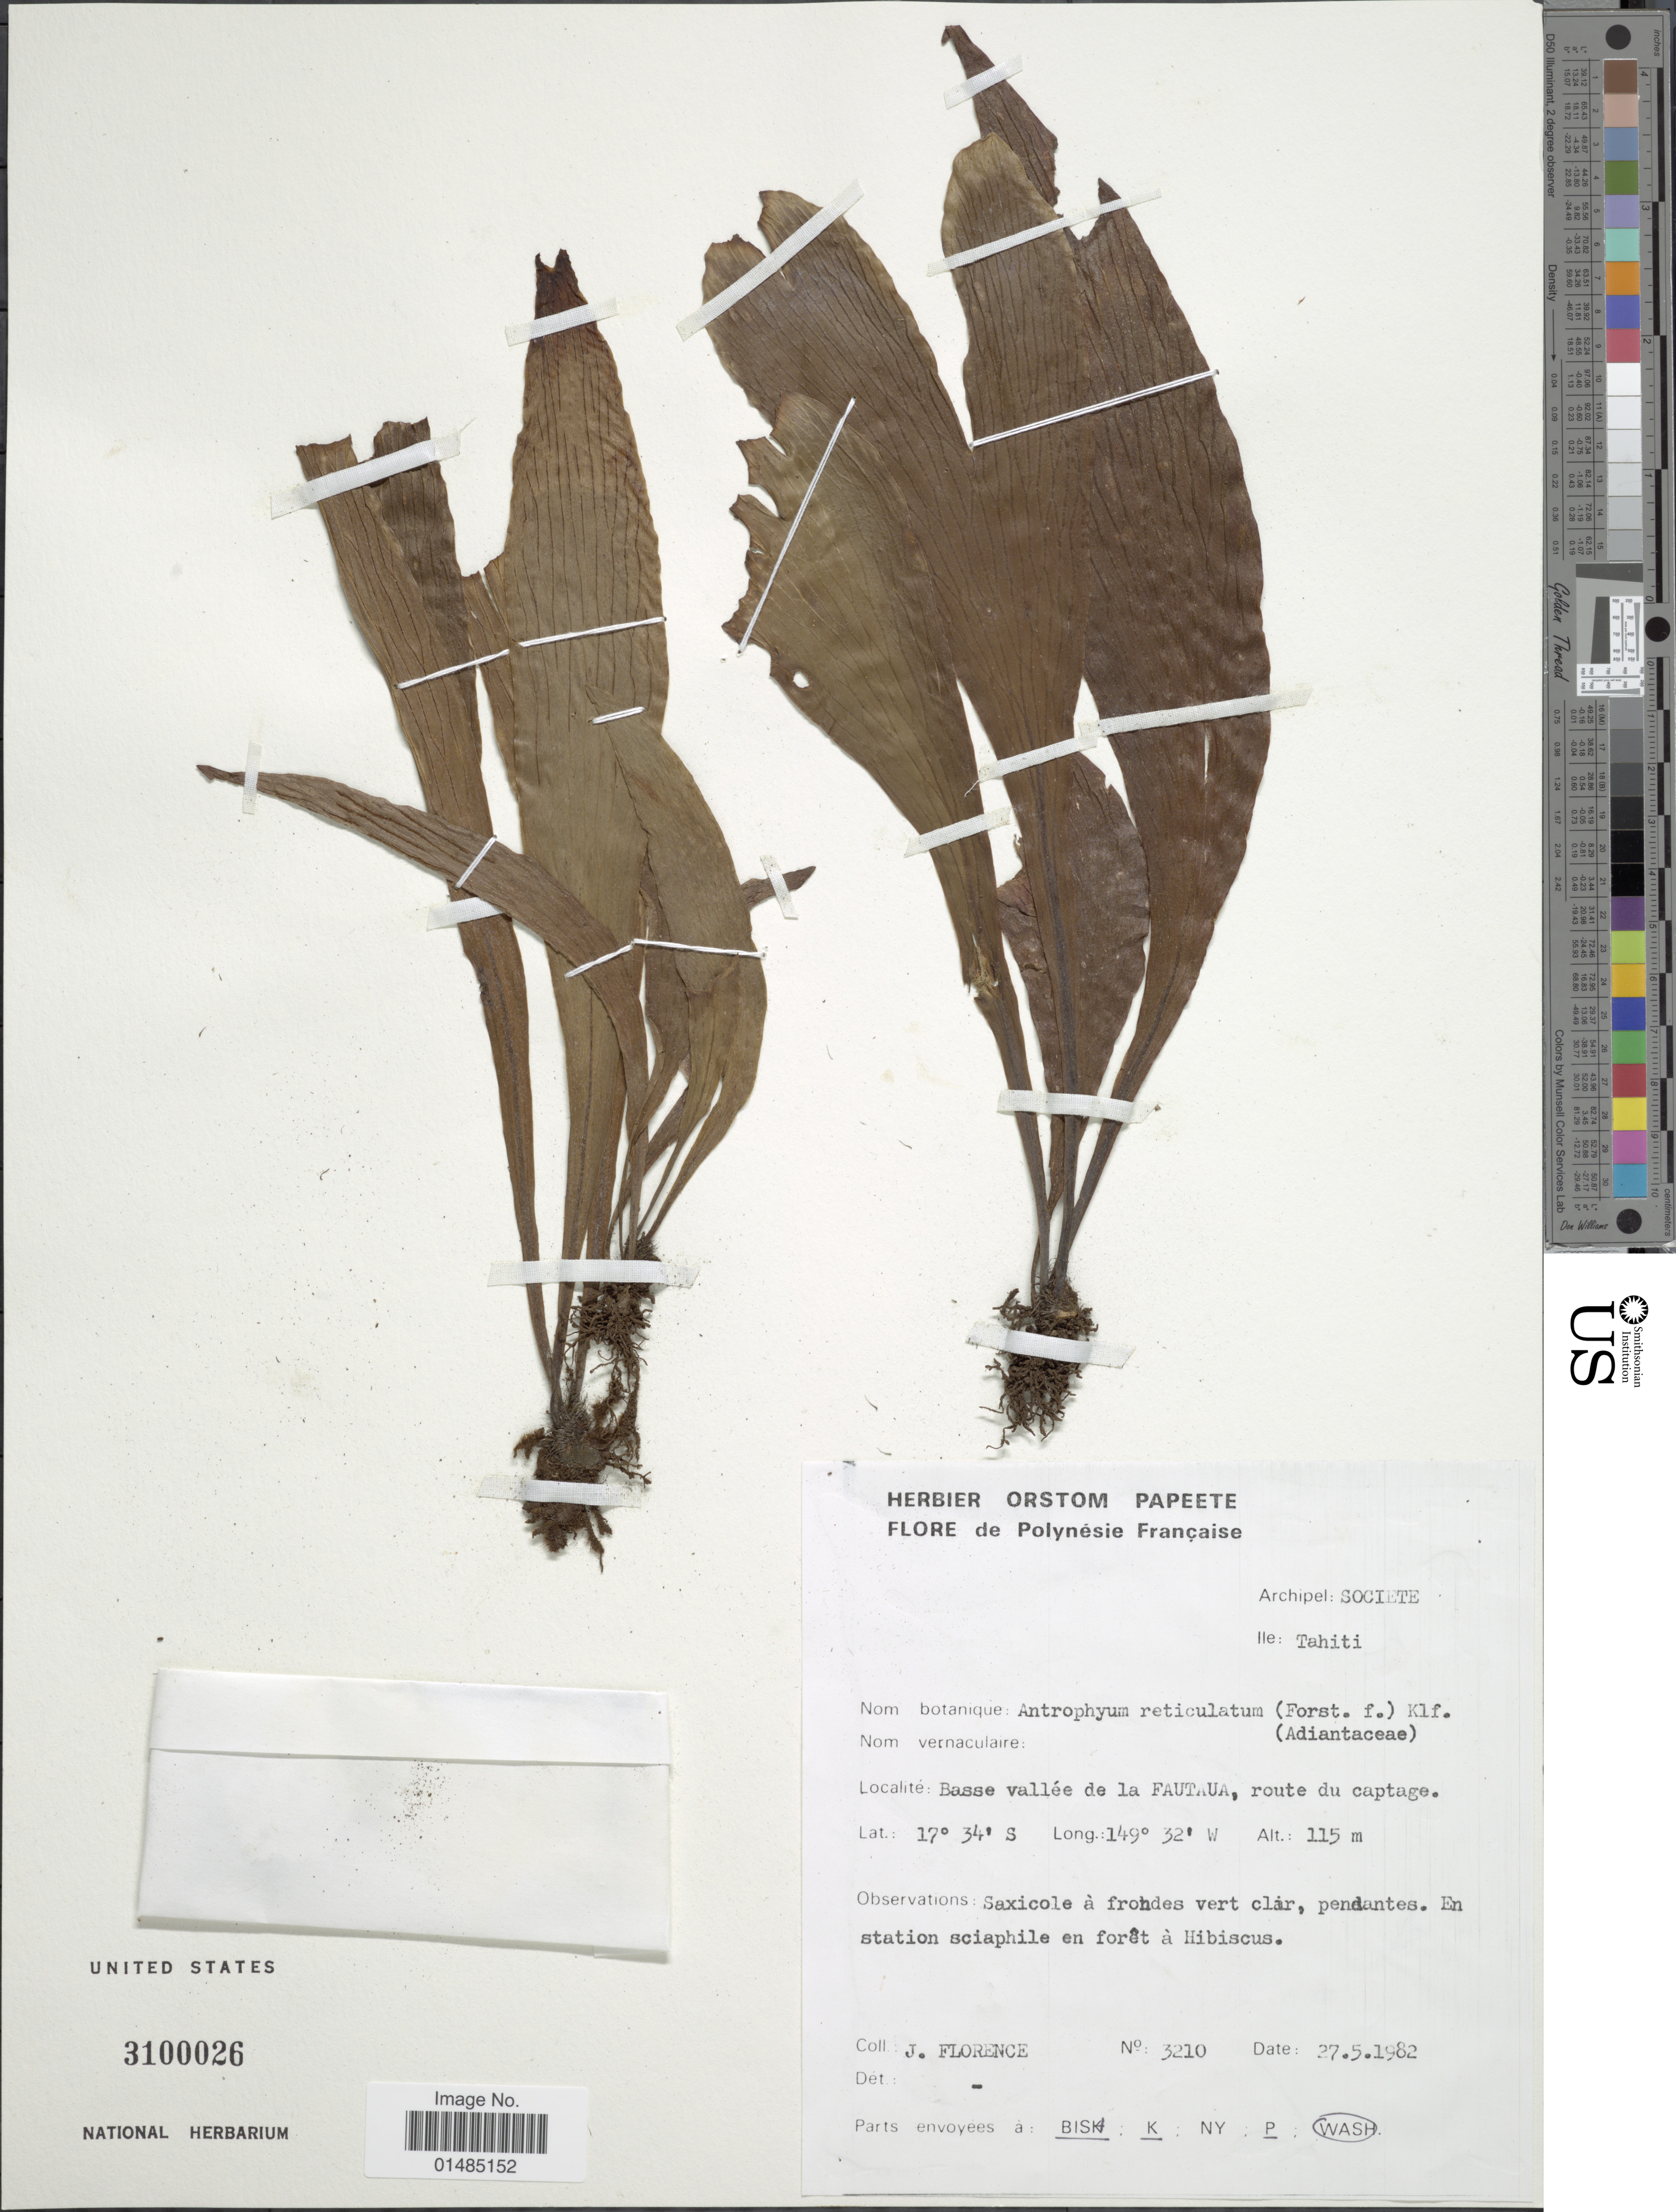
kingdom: Plantae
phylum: Tracheophyta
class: Polypodiopsida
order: Polypodiales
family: Pteridaceae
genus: Antrophyum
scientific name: Antrophyum reticulatum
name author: (G. Forst.) Kaulf.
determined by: Florence, J.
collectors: J. Florence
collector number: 3210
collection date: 1982-05-27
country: French Polynesia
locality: Polynesie Française, Societe, Ile Tahiti, Basse Vallée de la Fautaua, route du captage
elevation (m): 115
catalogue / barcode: US 3100026